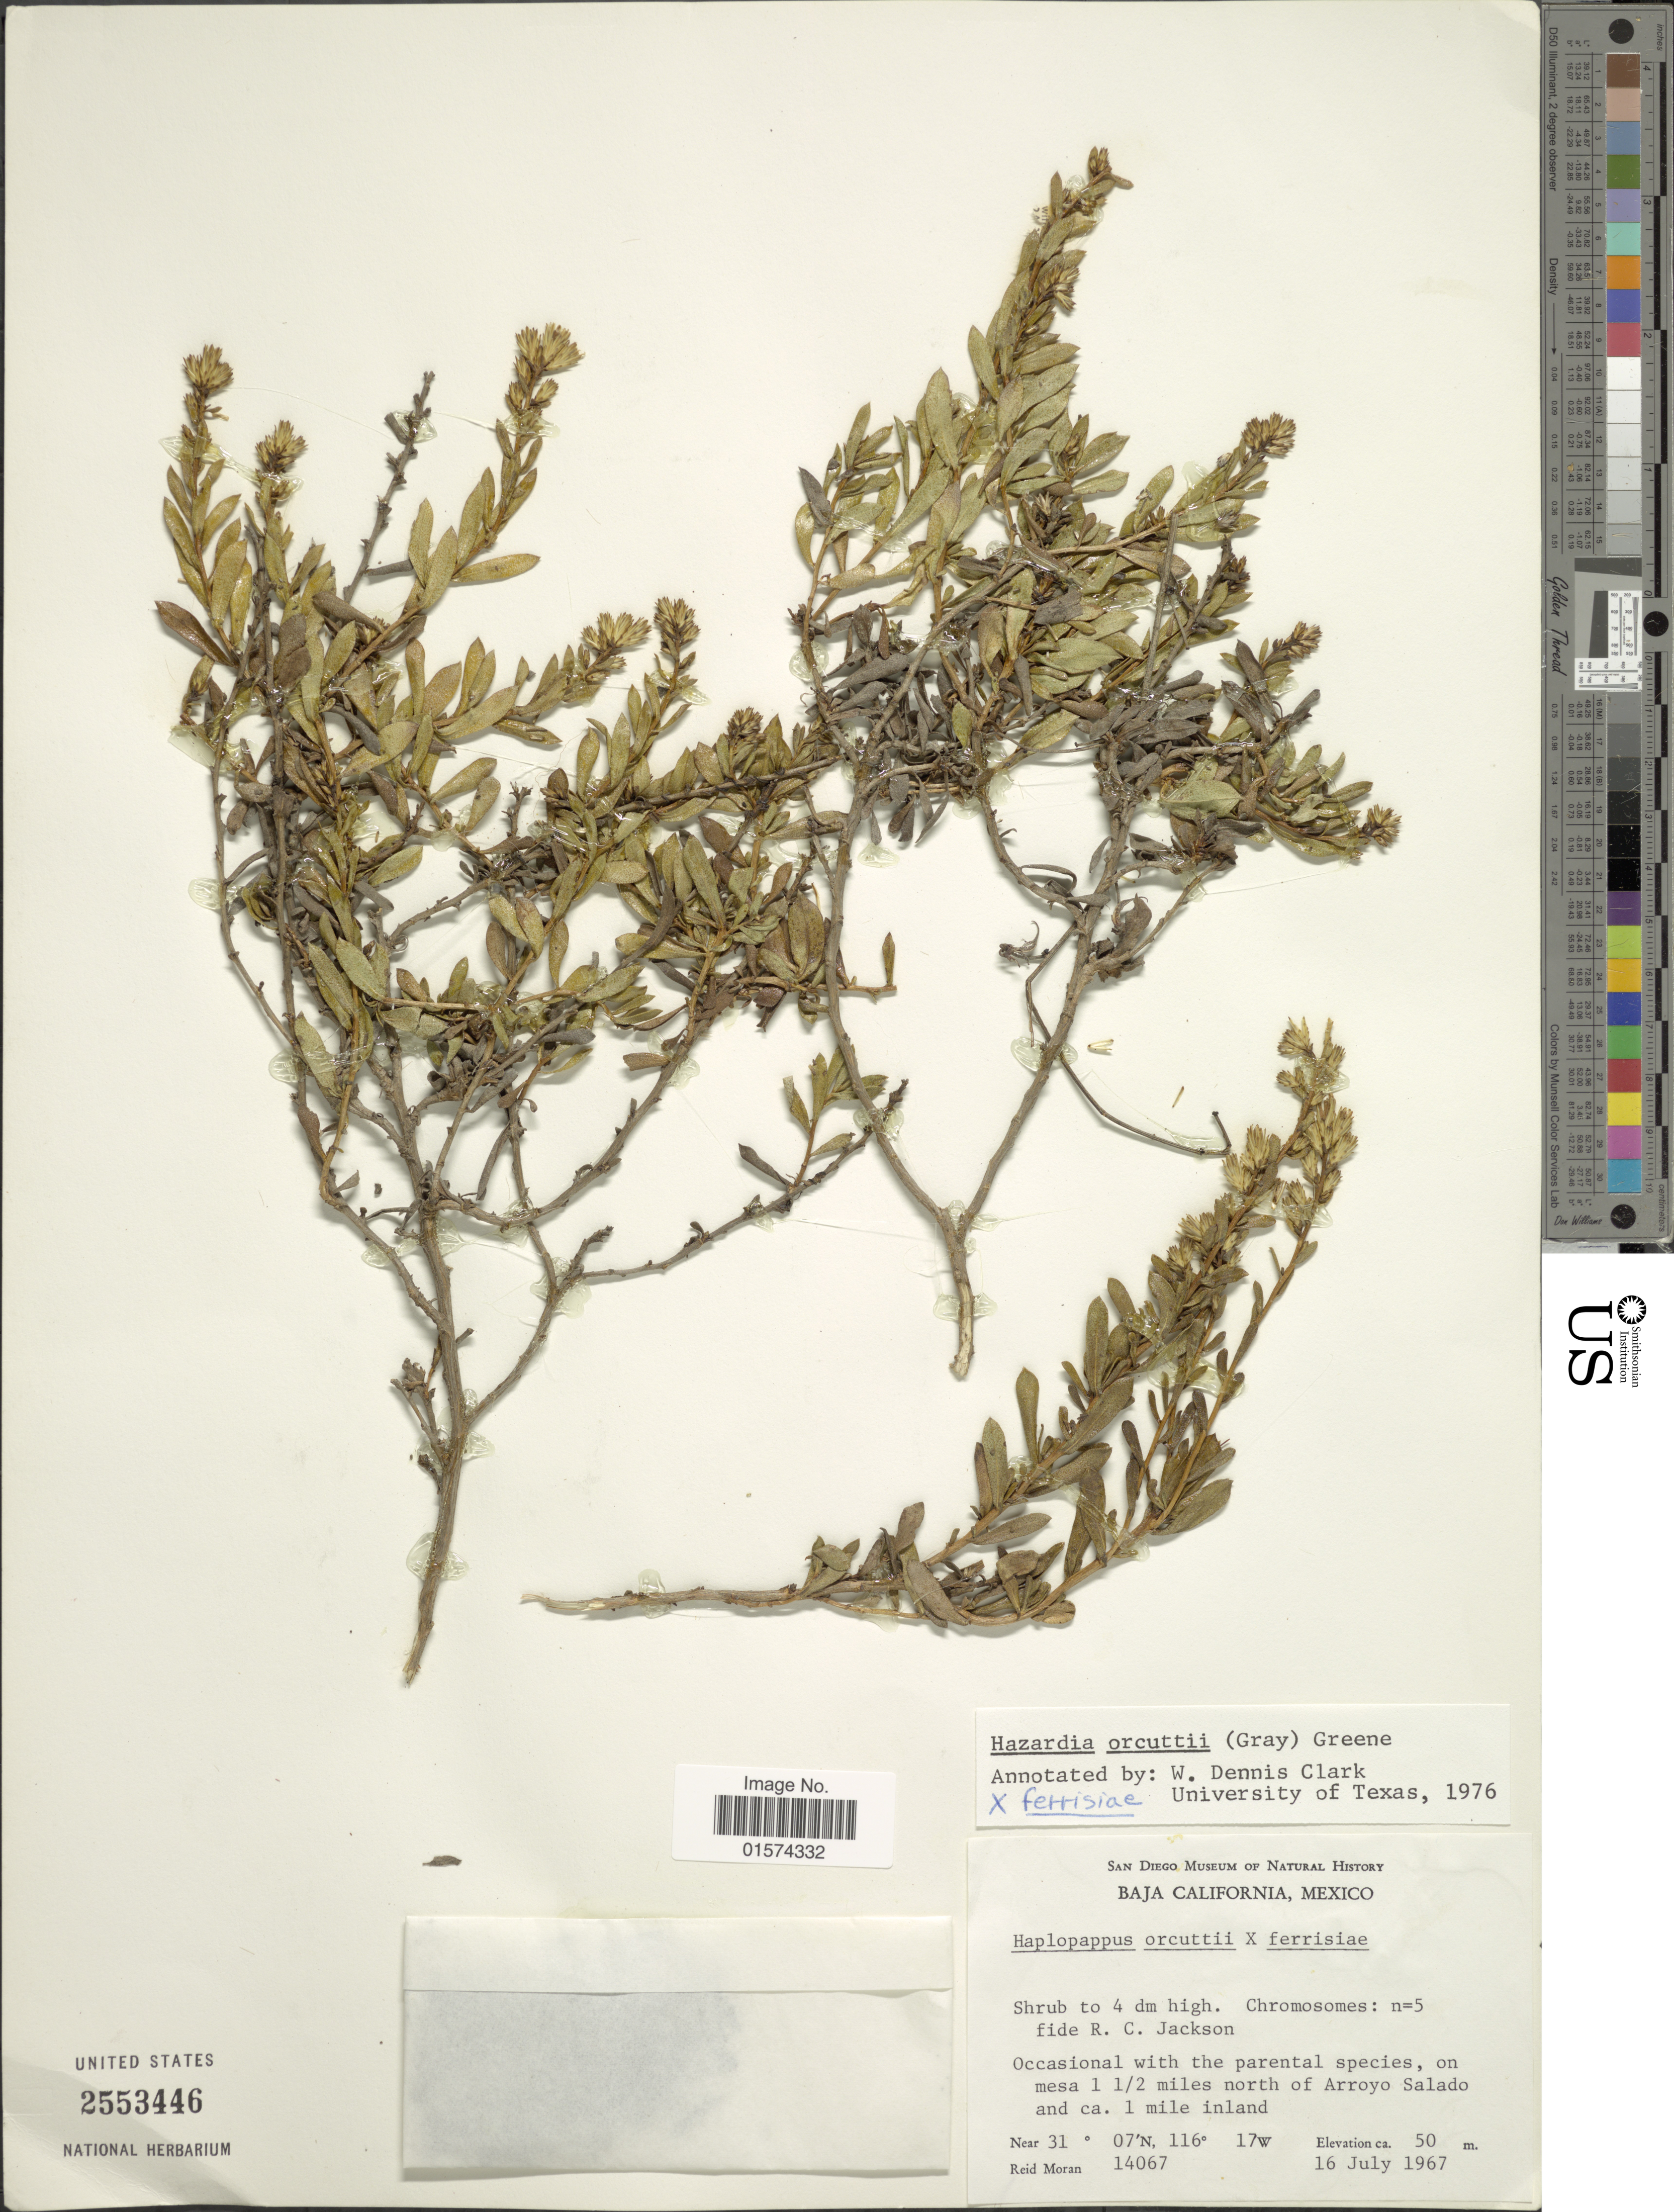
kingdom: Plantae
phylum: Tracheophyta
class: Magnoliopsida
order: Asterales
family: Asteraceae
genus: Hazardia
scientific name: Hazardia orcuttii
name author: (A. Gray) Greene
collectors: R. V. Moran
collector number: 14067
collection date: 1967-07-16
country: Mexico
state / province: Baja California Sur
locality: Occasional with the parental species, on mesa 1½ miles north of Arroyo Salado and ca. 1 mile inland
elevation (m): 50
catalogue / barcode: US 2553446